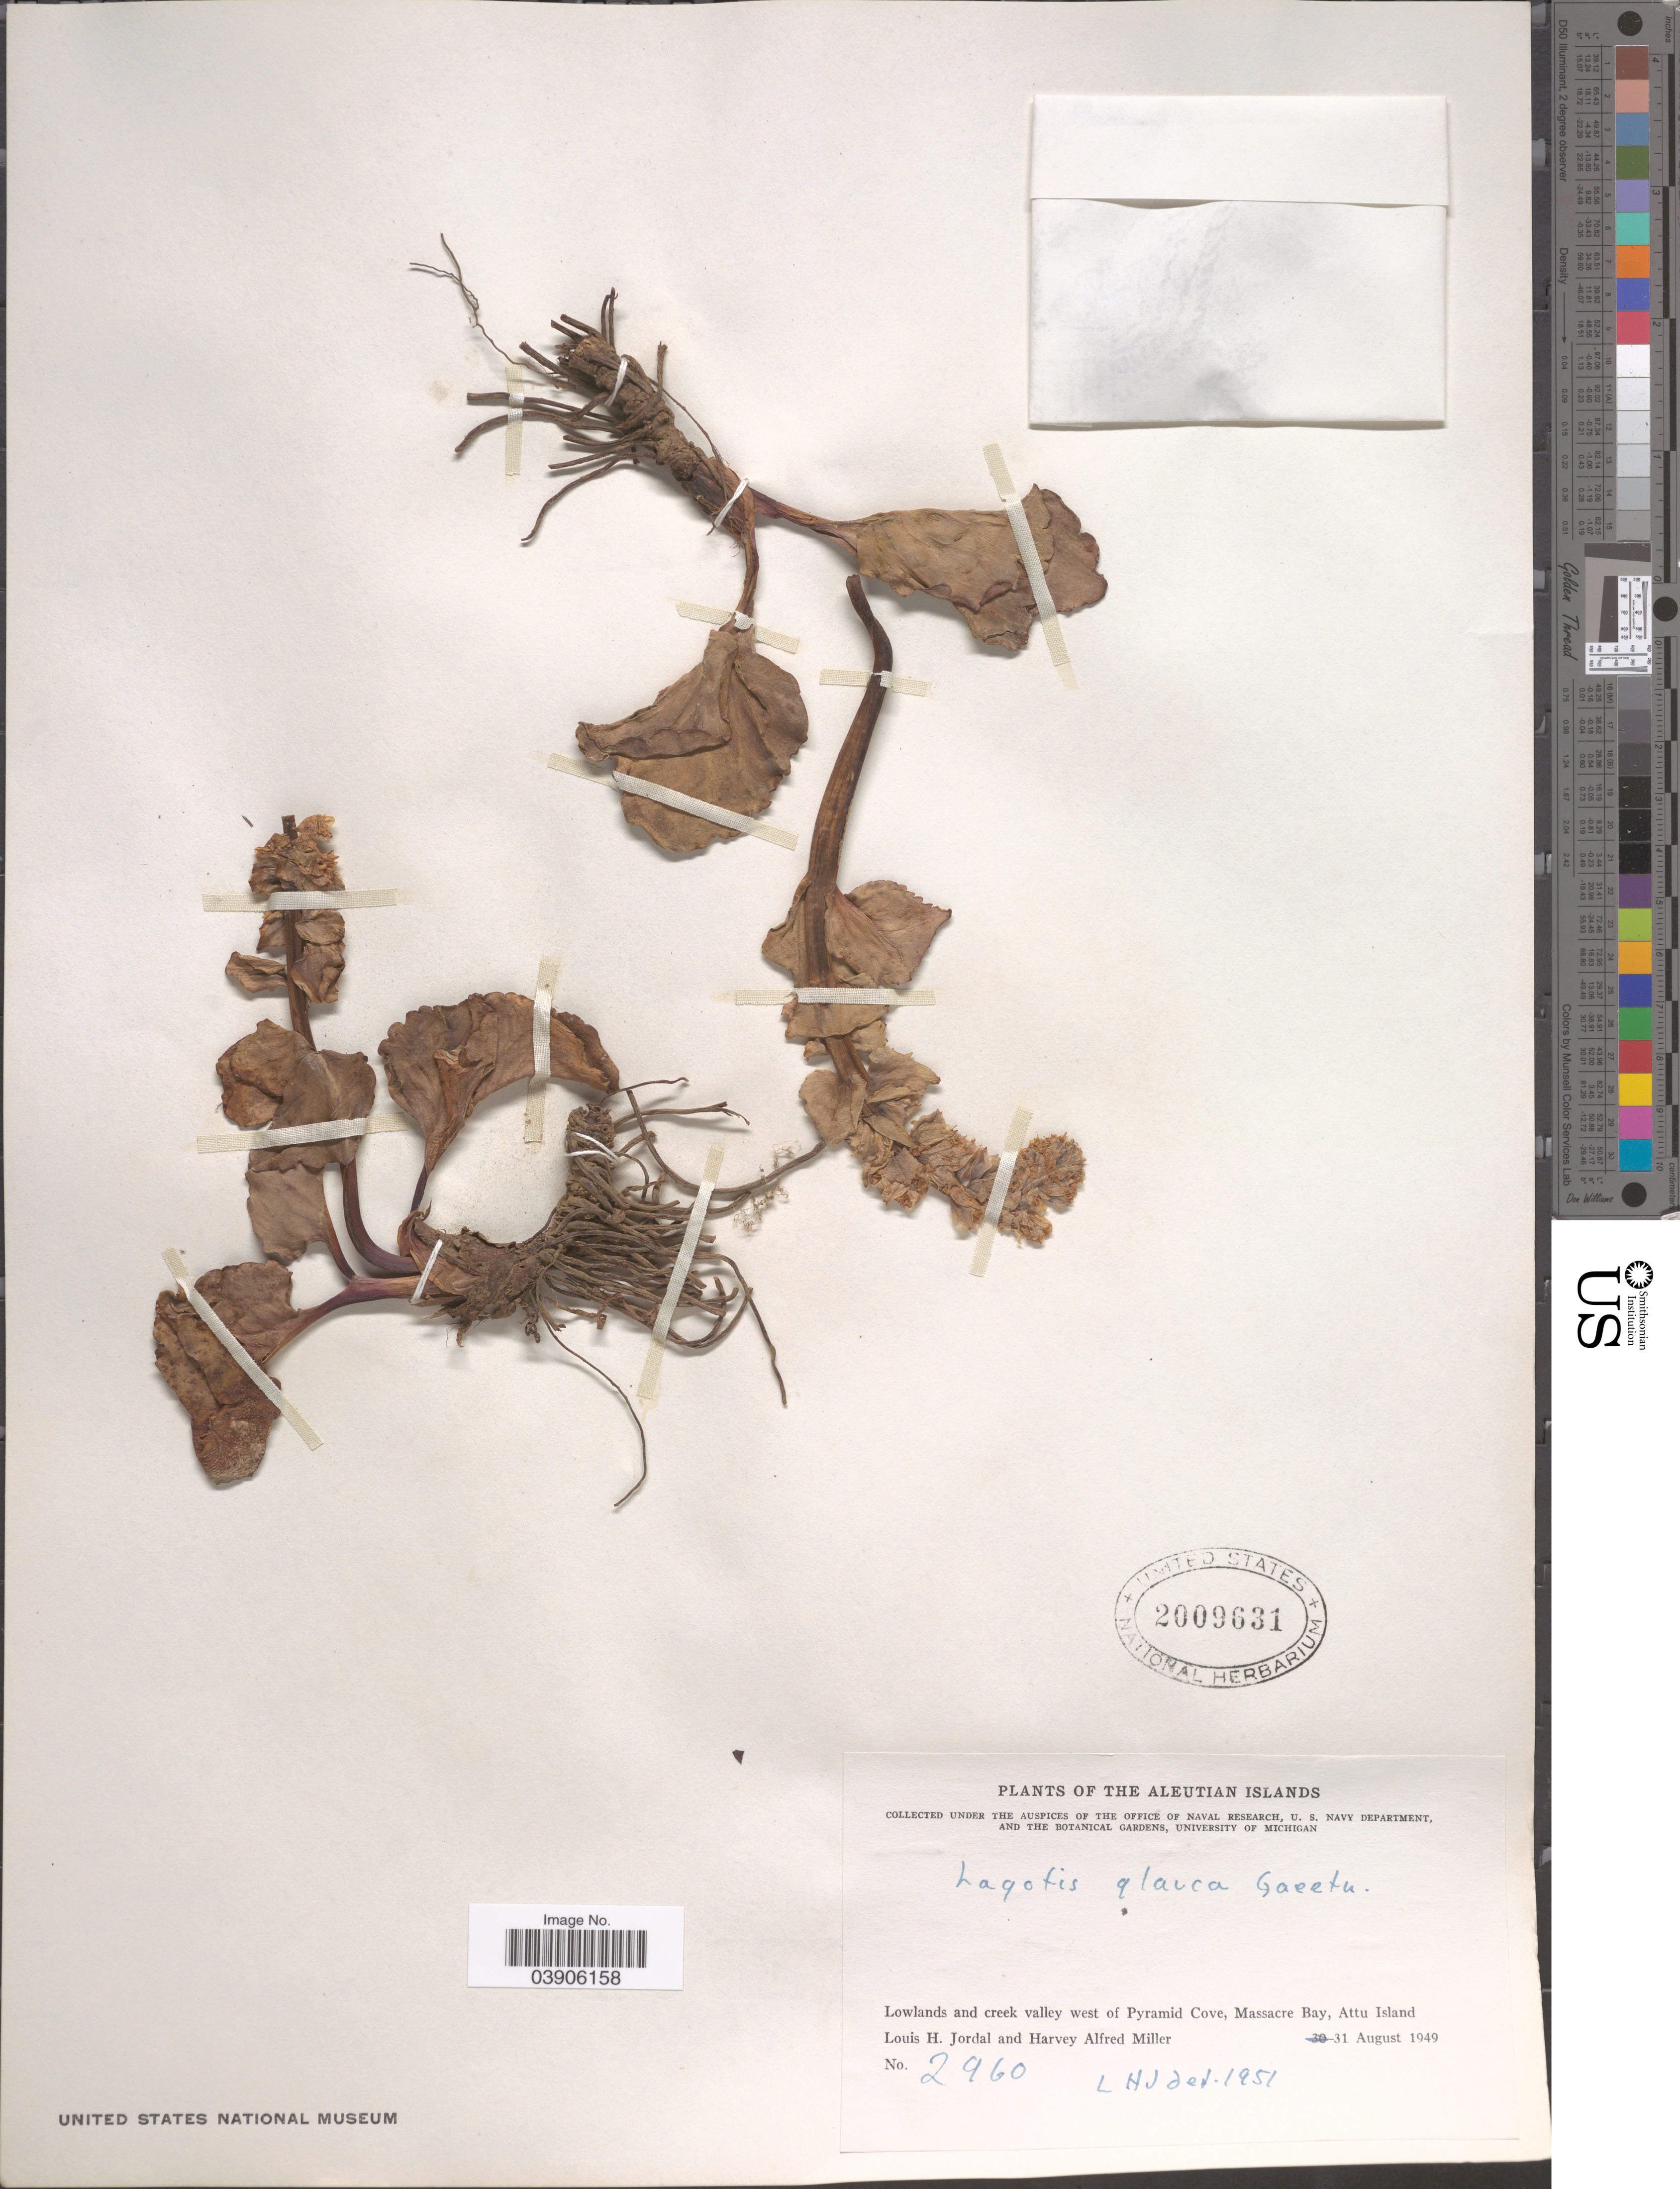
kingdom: Plantae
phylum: Tracheophyta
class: Magnoliopsida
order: Lamiales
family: Plantaginaceae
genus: Lagotis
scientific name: Lagotis glauca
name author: Gaertn.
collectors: L. Jordal & H. A. Miller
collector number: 2960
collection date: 1949-08-31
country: United States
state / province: Alaska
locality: Aleutian Islands. Lowlands and creek valley west of Pyramid Cove, Massacre Bay, Attu Island.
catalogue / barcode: US 2009631